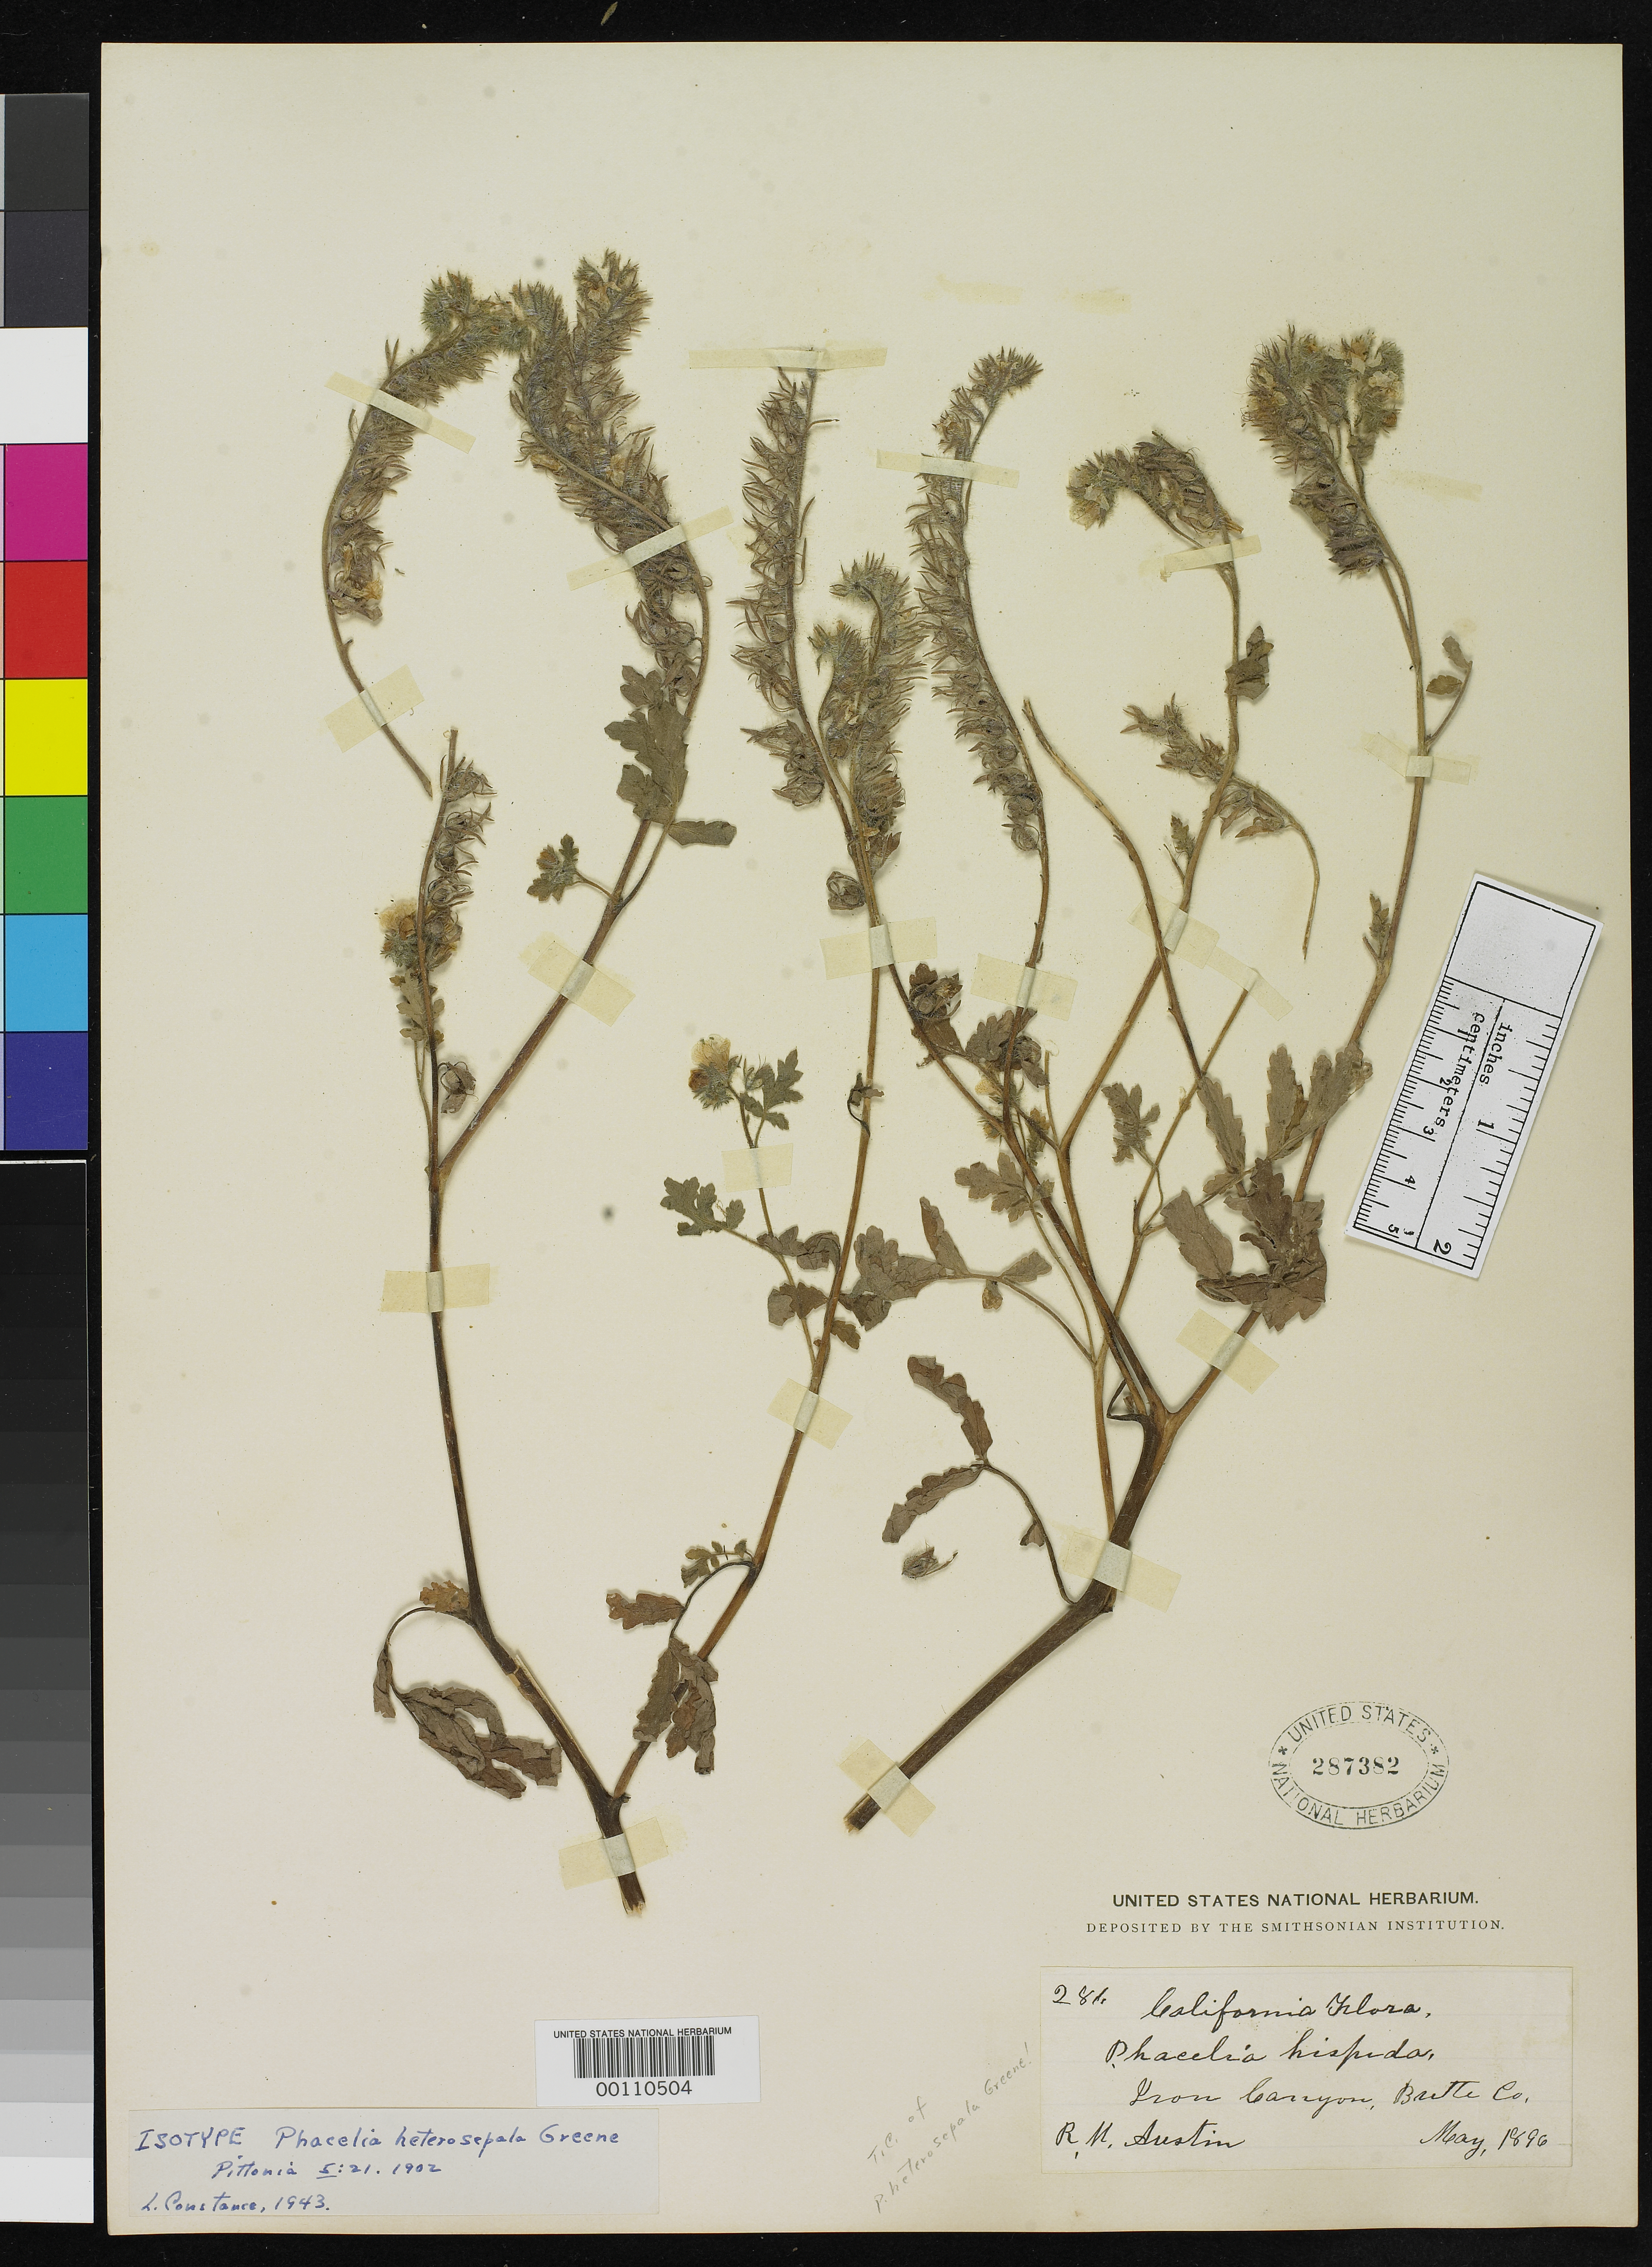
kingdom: Plantae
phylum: Tracheophyta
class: Magnoliopsida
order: Boraginales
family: Hydrophyllaceae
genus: Phacelia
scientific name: Phacelia heterosepala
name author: Greene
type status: Isotype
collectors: R. Austin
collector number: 281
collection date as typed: May 1896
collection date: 1896-05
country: United States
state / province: California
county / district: Butte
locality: Iron Canyon.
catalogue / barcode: US 287382